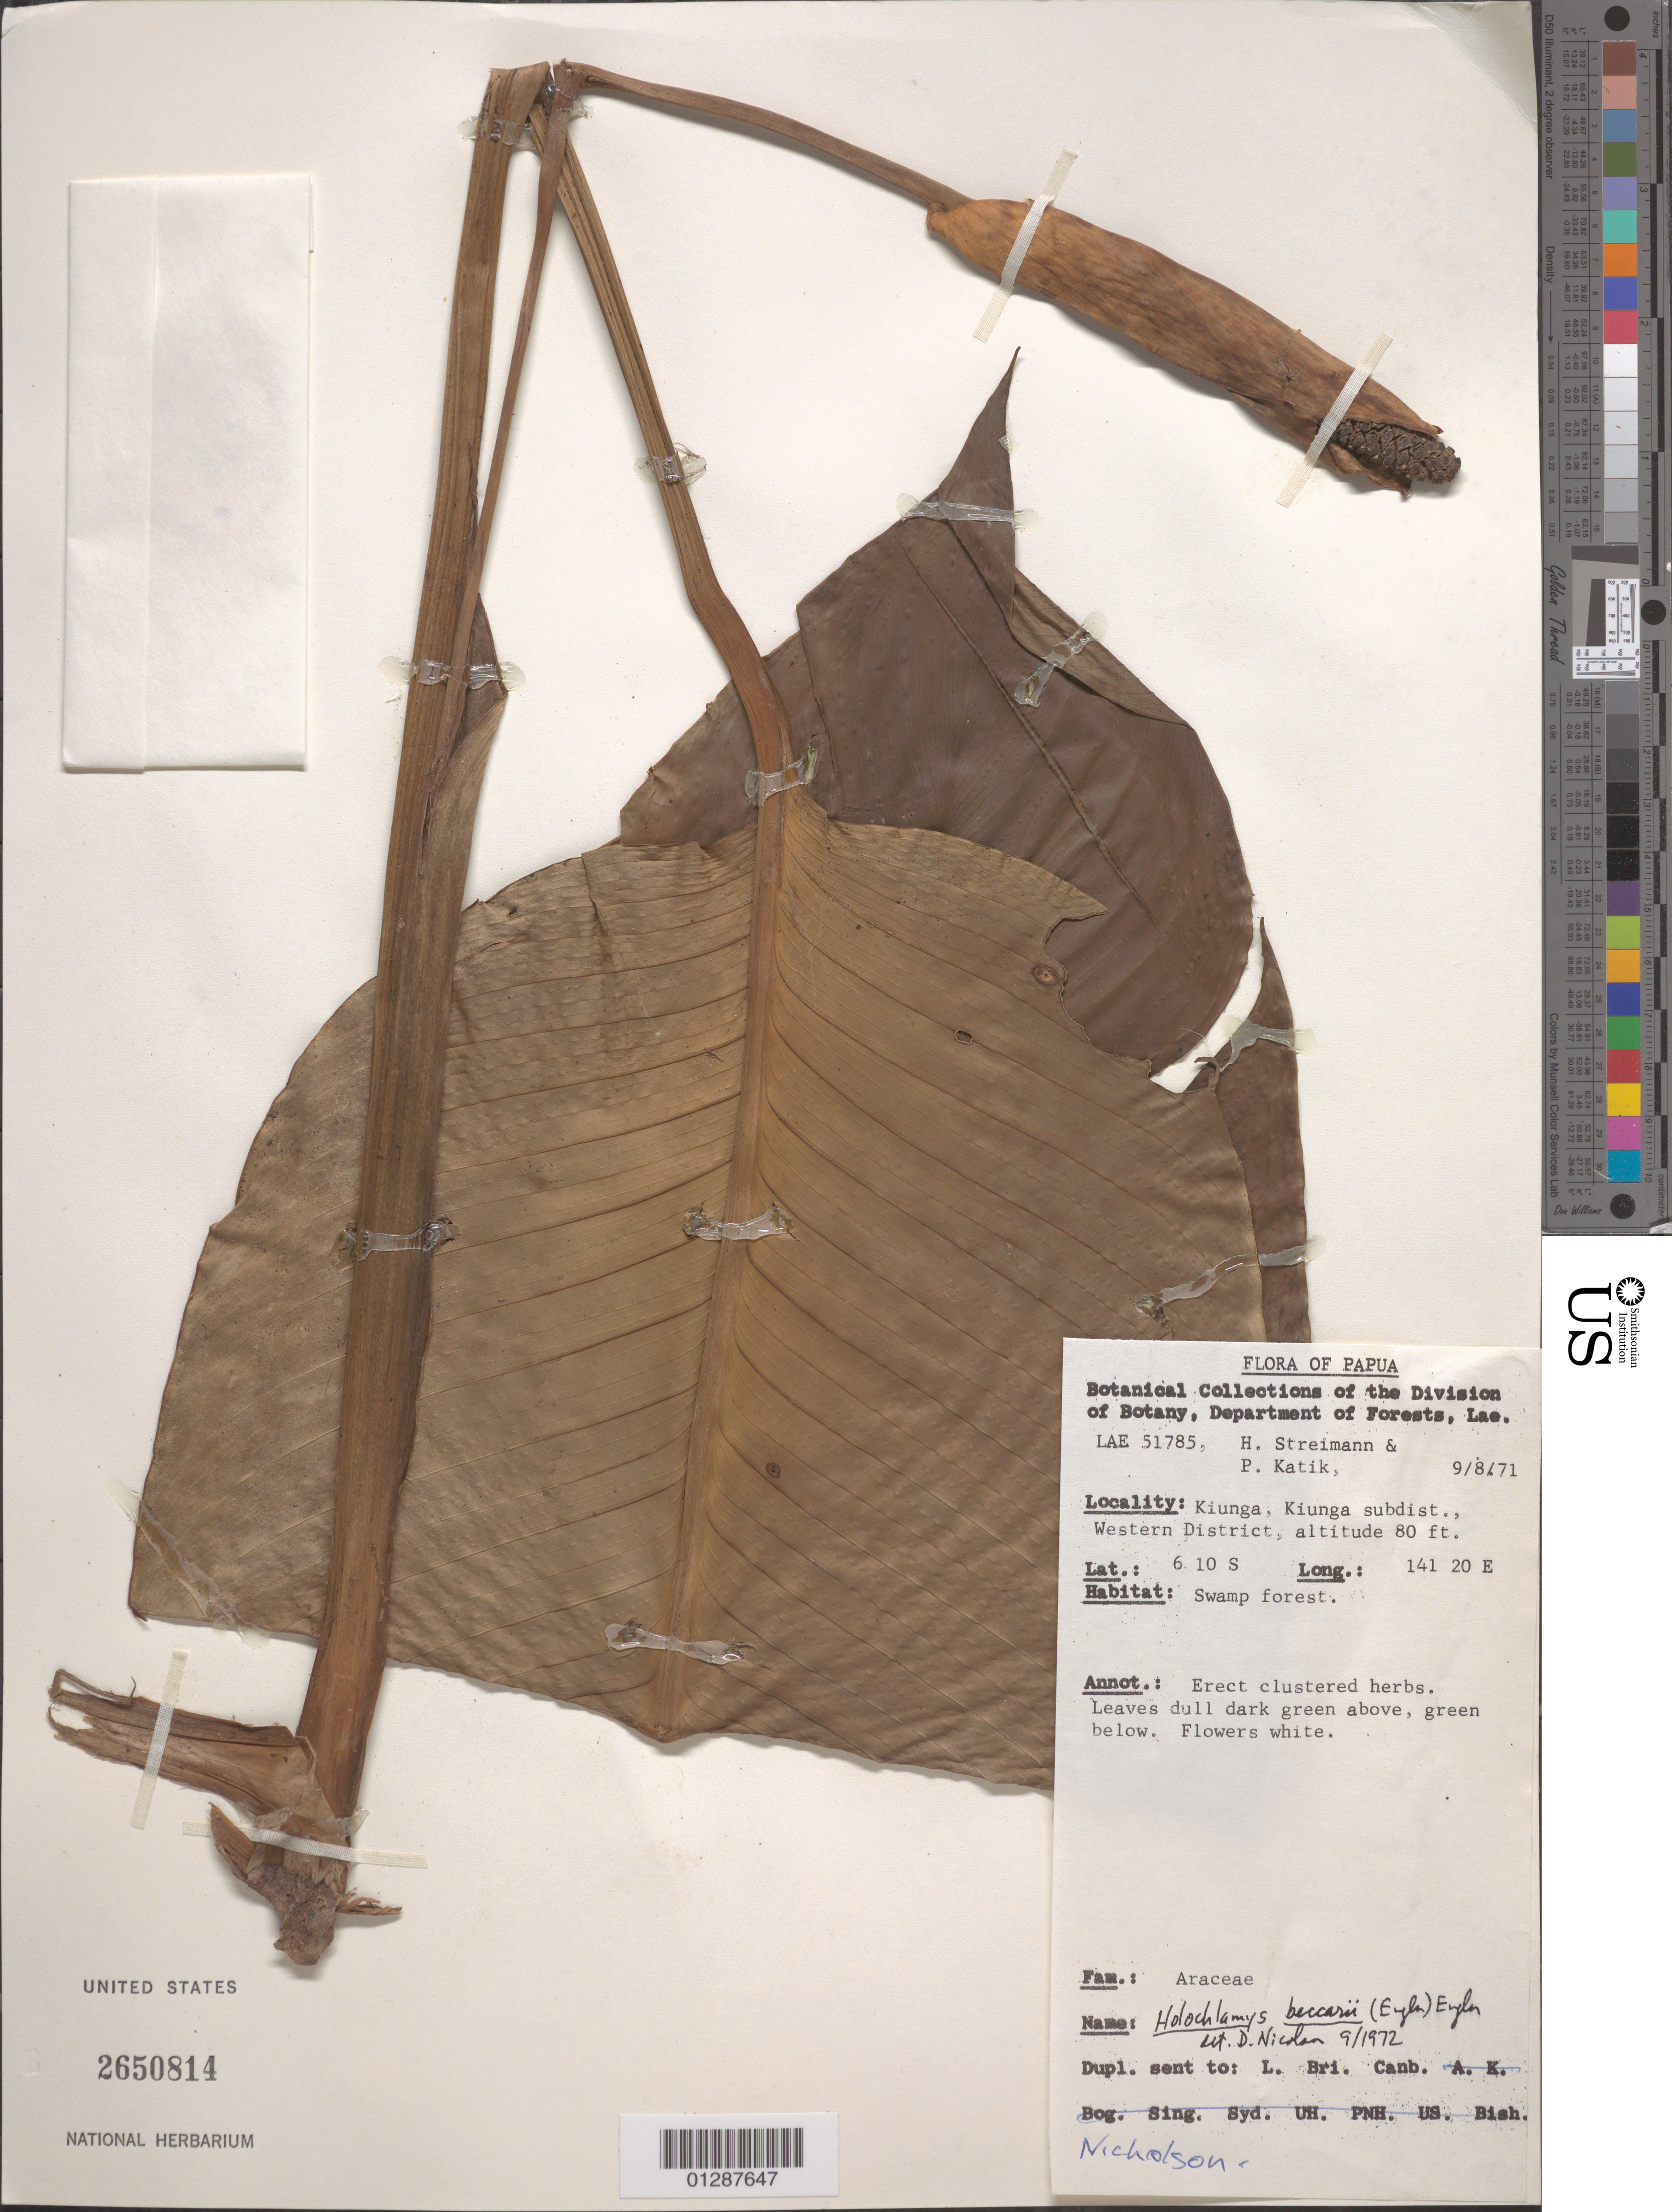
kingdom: Plantae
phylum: Tracheophyta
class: Liliopsida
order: Alismatales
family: Araceae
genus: Holochlamys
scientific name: Holochlamys beccarii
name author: Engl.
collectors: H. Streimann & P. Katik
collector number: LAE 51785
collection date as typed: Transcribed d/m/y: 9/8/71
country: Papua New Guinea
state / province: Manus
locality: Papua. Kiunga, Kiunga subdistr., Western District.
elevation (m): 24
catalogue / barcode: US 2650814